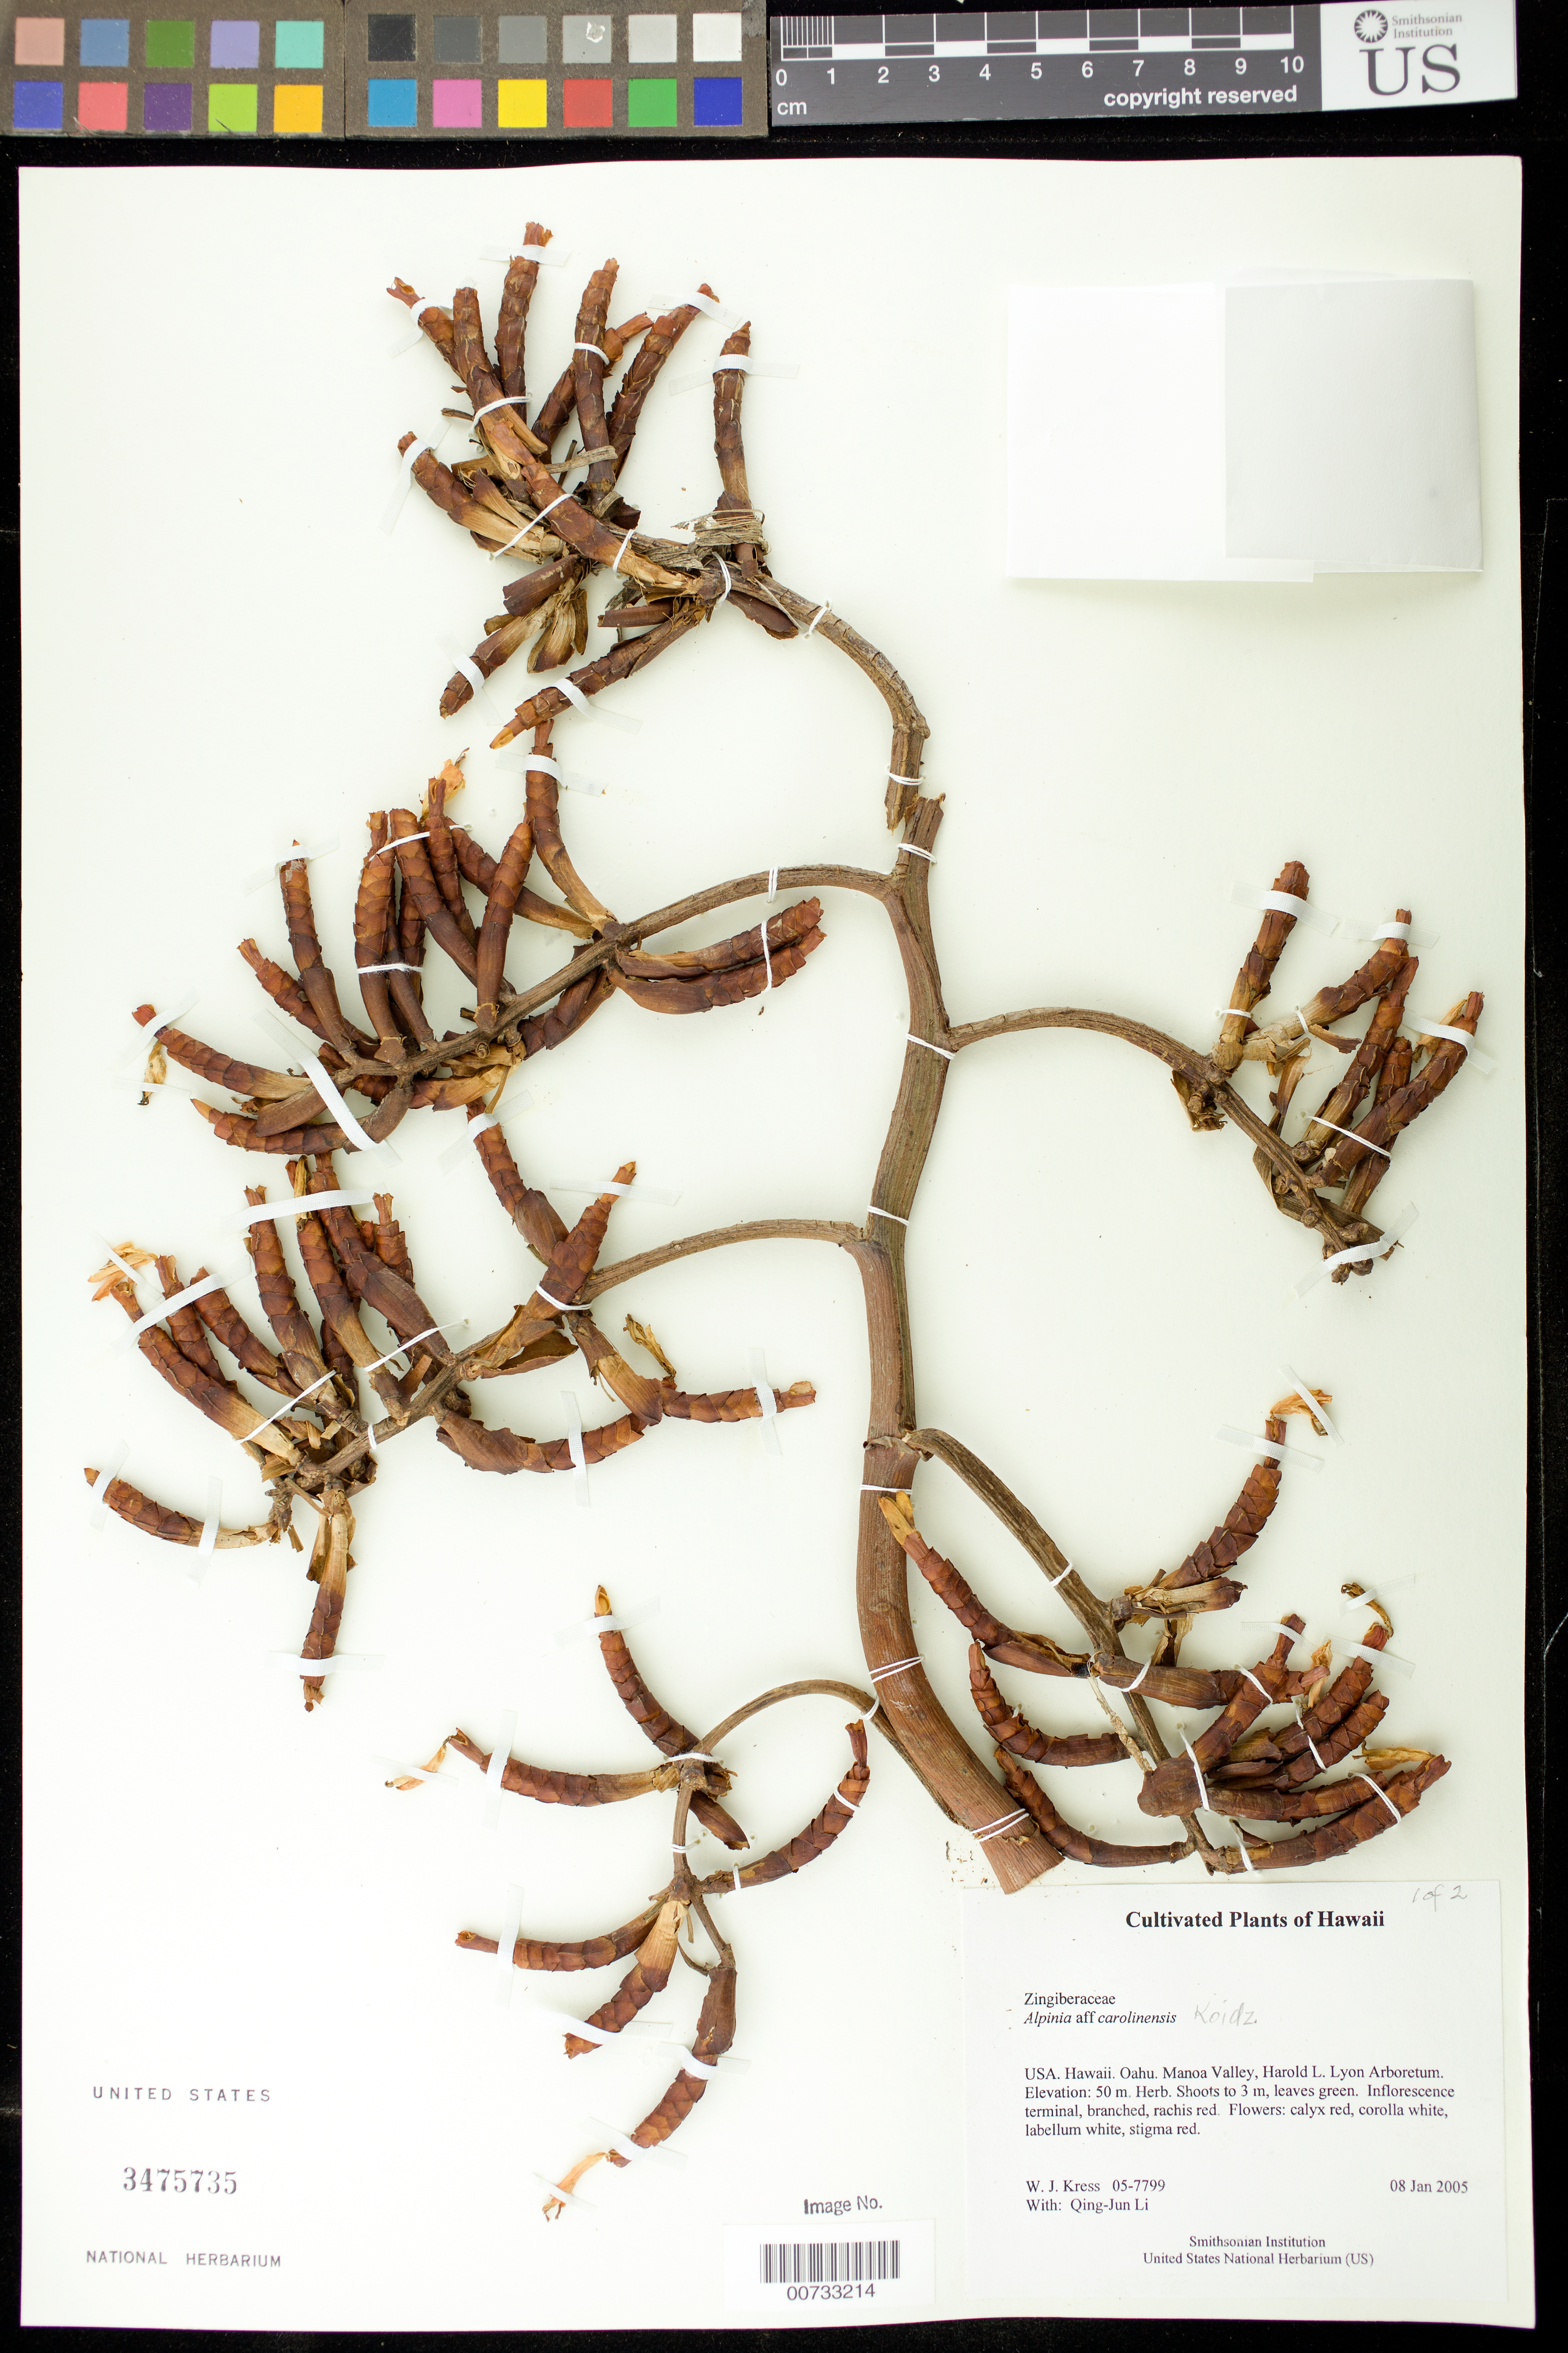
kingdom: Plantae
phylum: Tracheophyta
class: Liliopsida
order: Zingiberales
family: Zingiberaceae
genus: Alpinia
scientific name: Alpinia carolinensis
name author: Koidz.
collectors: W. J. Kress & Q. J. Li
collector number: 05-7799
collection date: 2005-01-08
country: United States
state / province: Hawaii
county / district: Honolulu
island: Oahu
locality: Harold L. Lyon Arboretum of the University of Hawaii; Manoa Road, Honolulu.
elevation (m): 50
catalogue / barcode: US 3475735